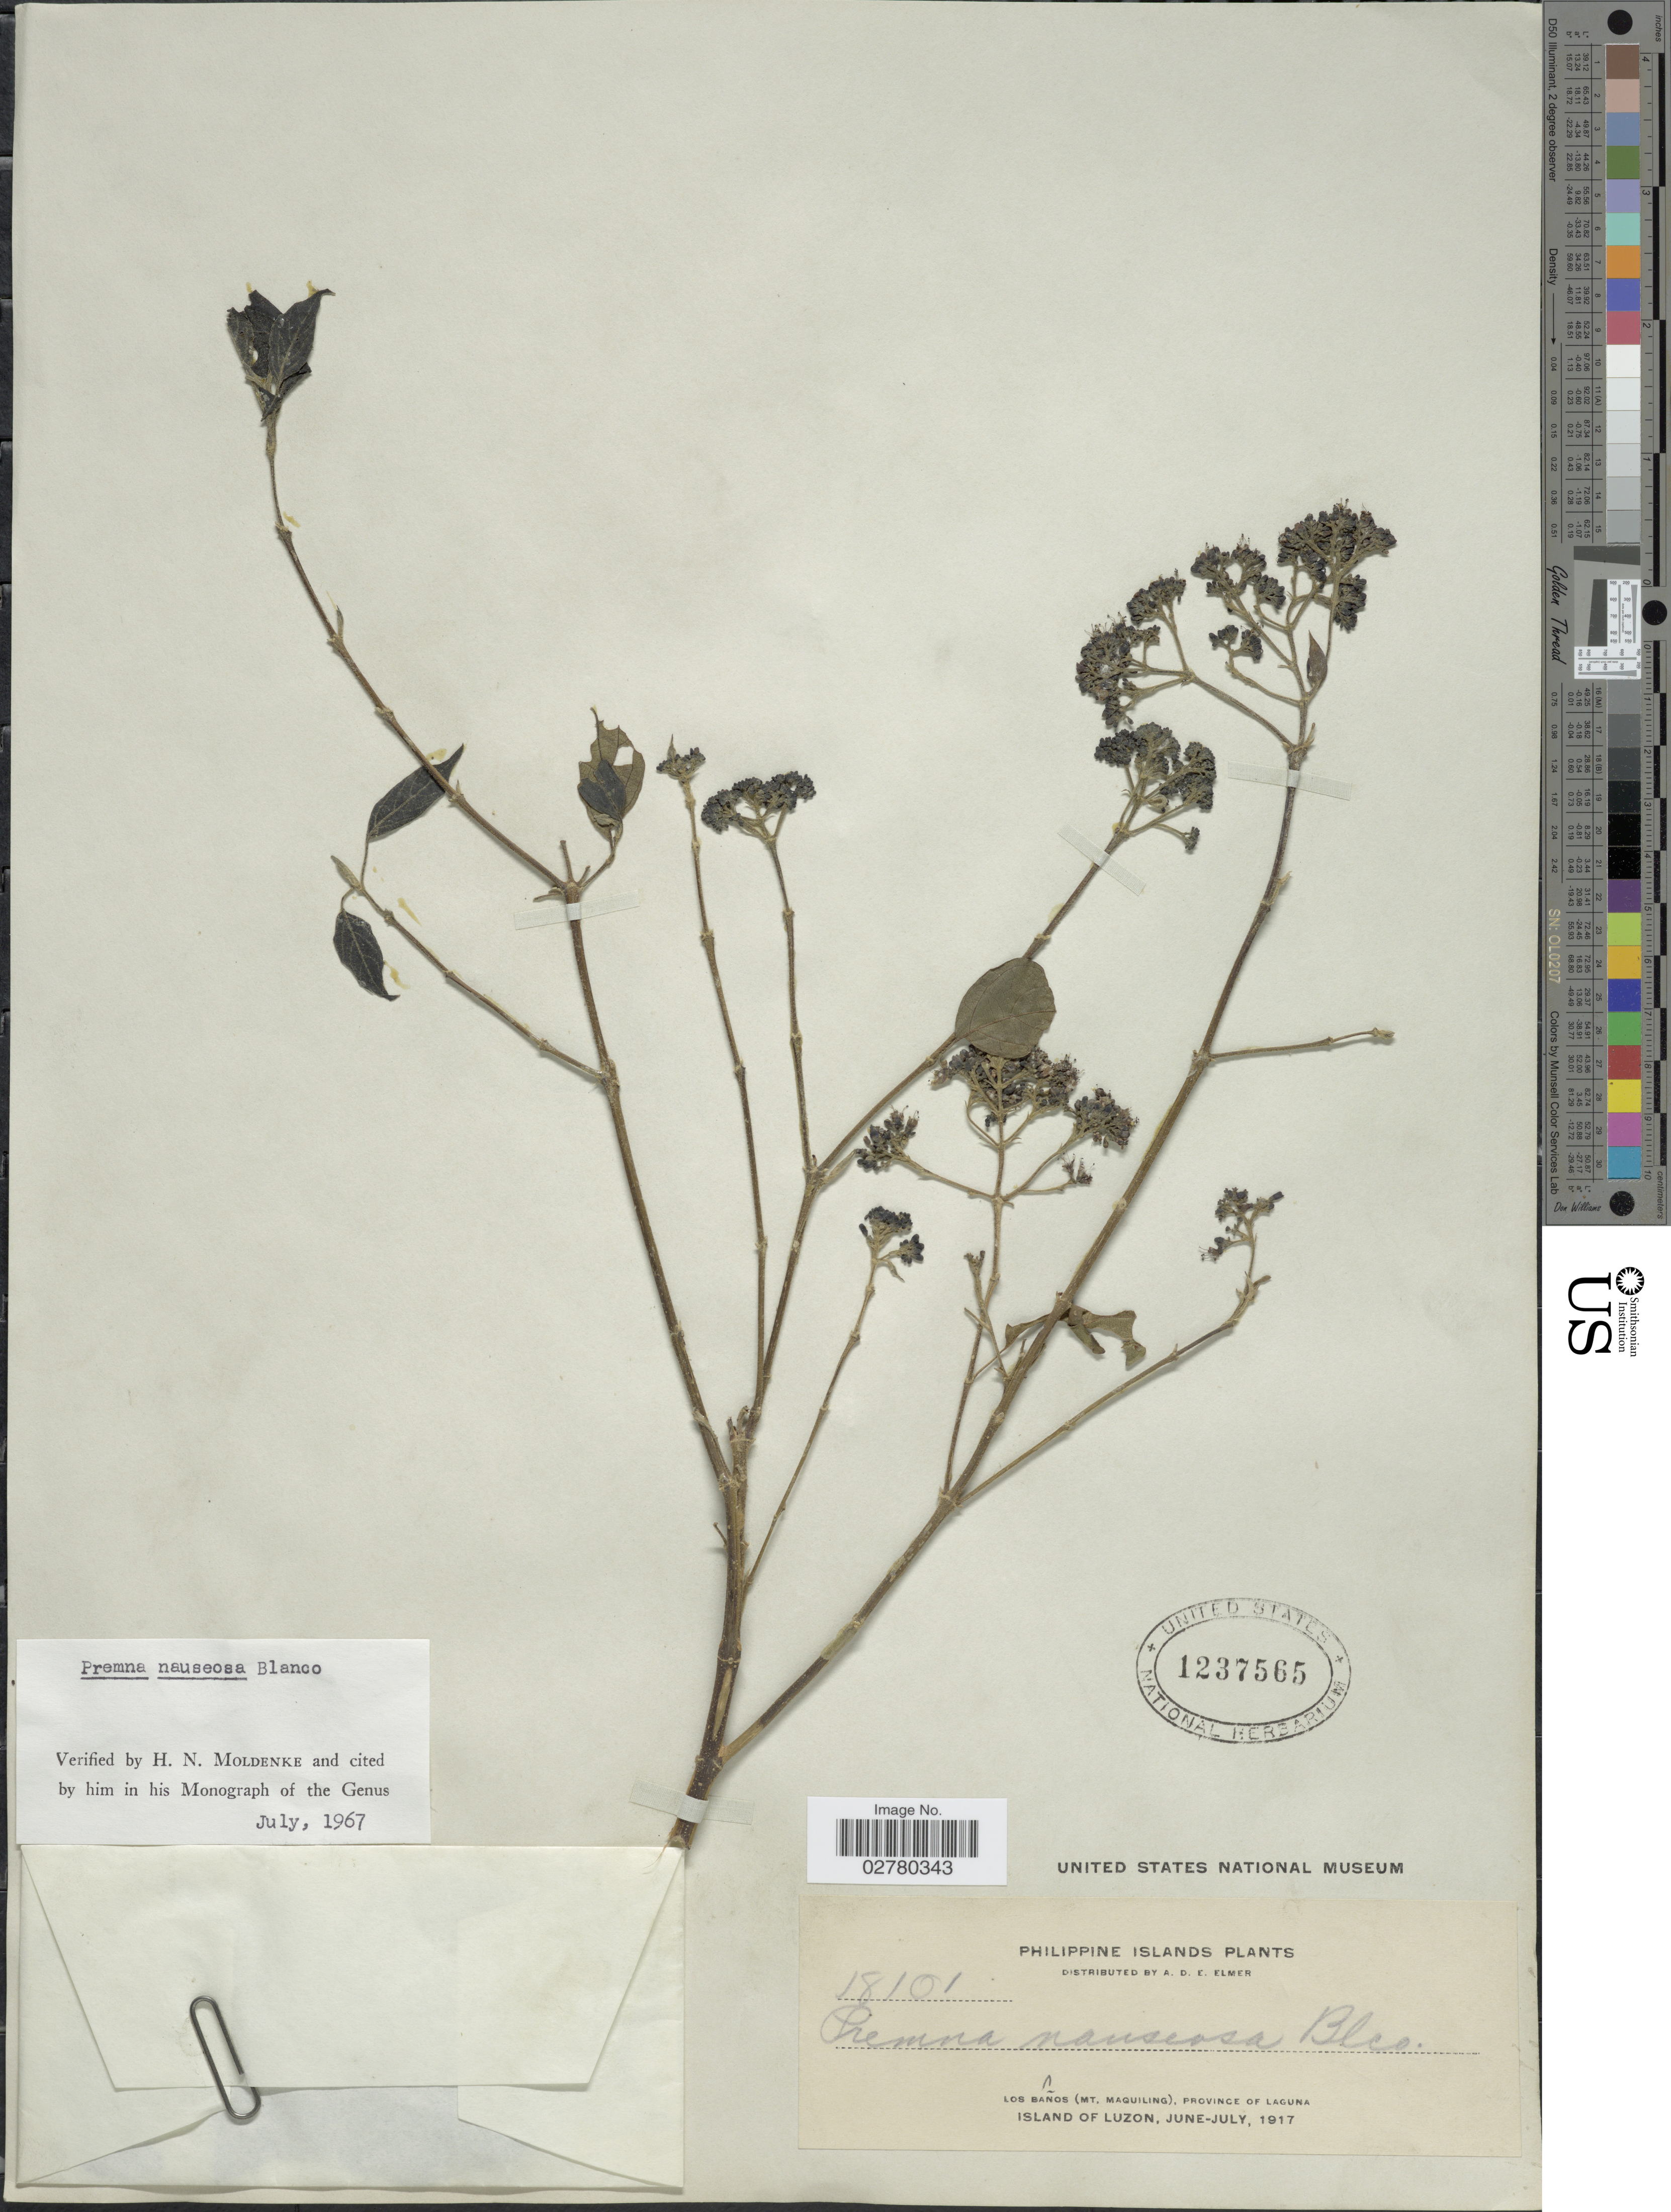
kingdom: Plantae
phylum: Tracheophyta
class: Magnoliopsida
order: Lamiales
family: Lamiaceae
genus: Premna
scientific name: Premna nauseosa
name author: Blanco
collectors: A. D. E. Elmer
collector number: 18101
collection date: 1917-06/1917-07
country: Philippines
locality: Los Baños (Mt. Maquiling), Province of Laguna, Island of Luzon.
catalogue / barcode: US 1237565